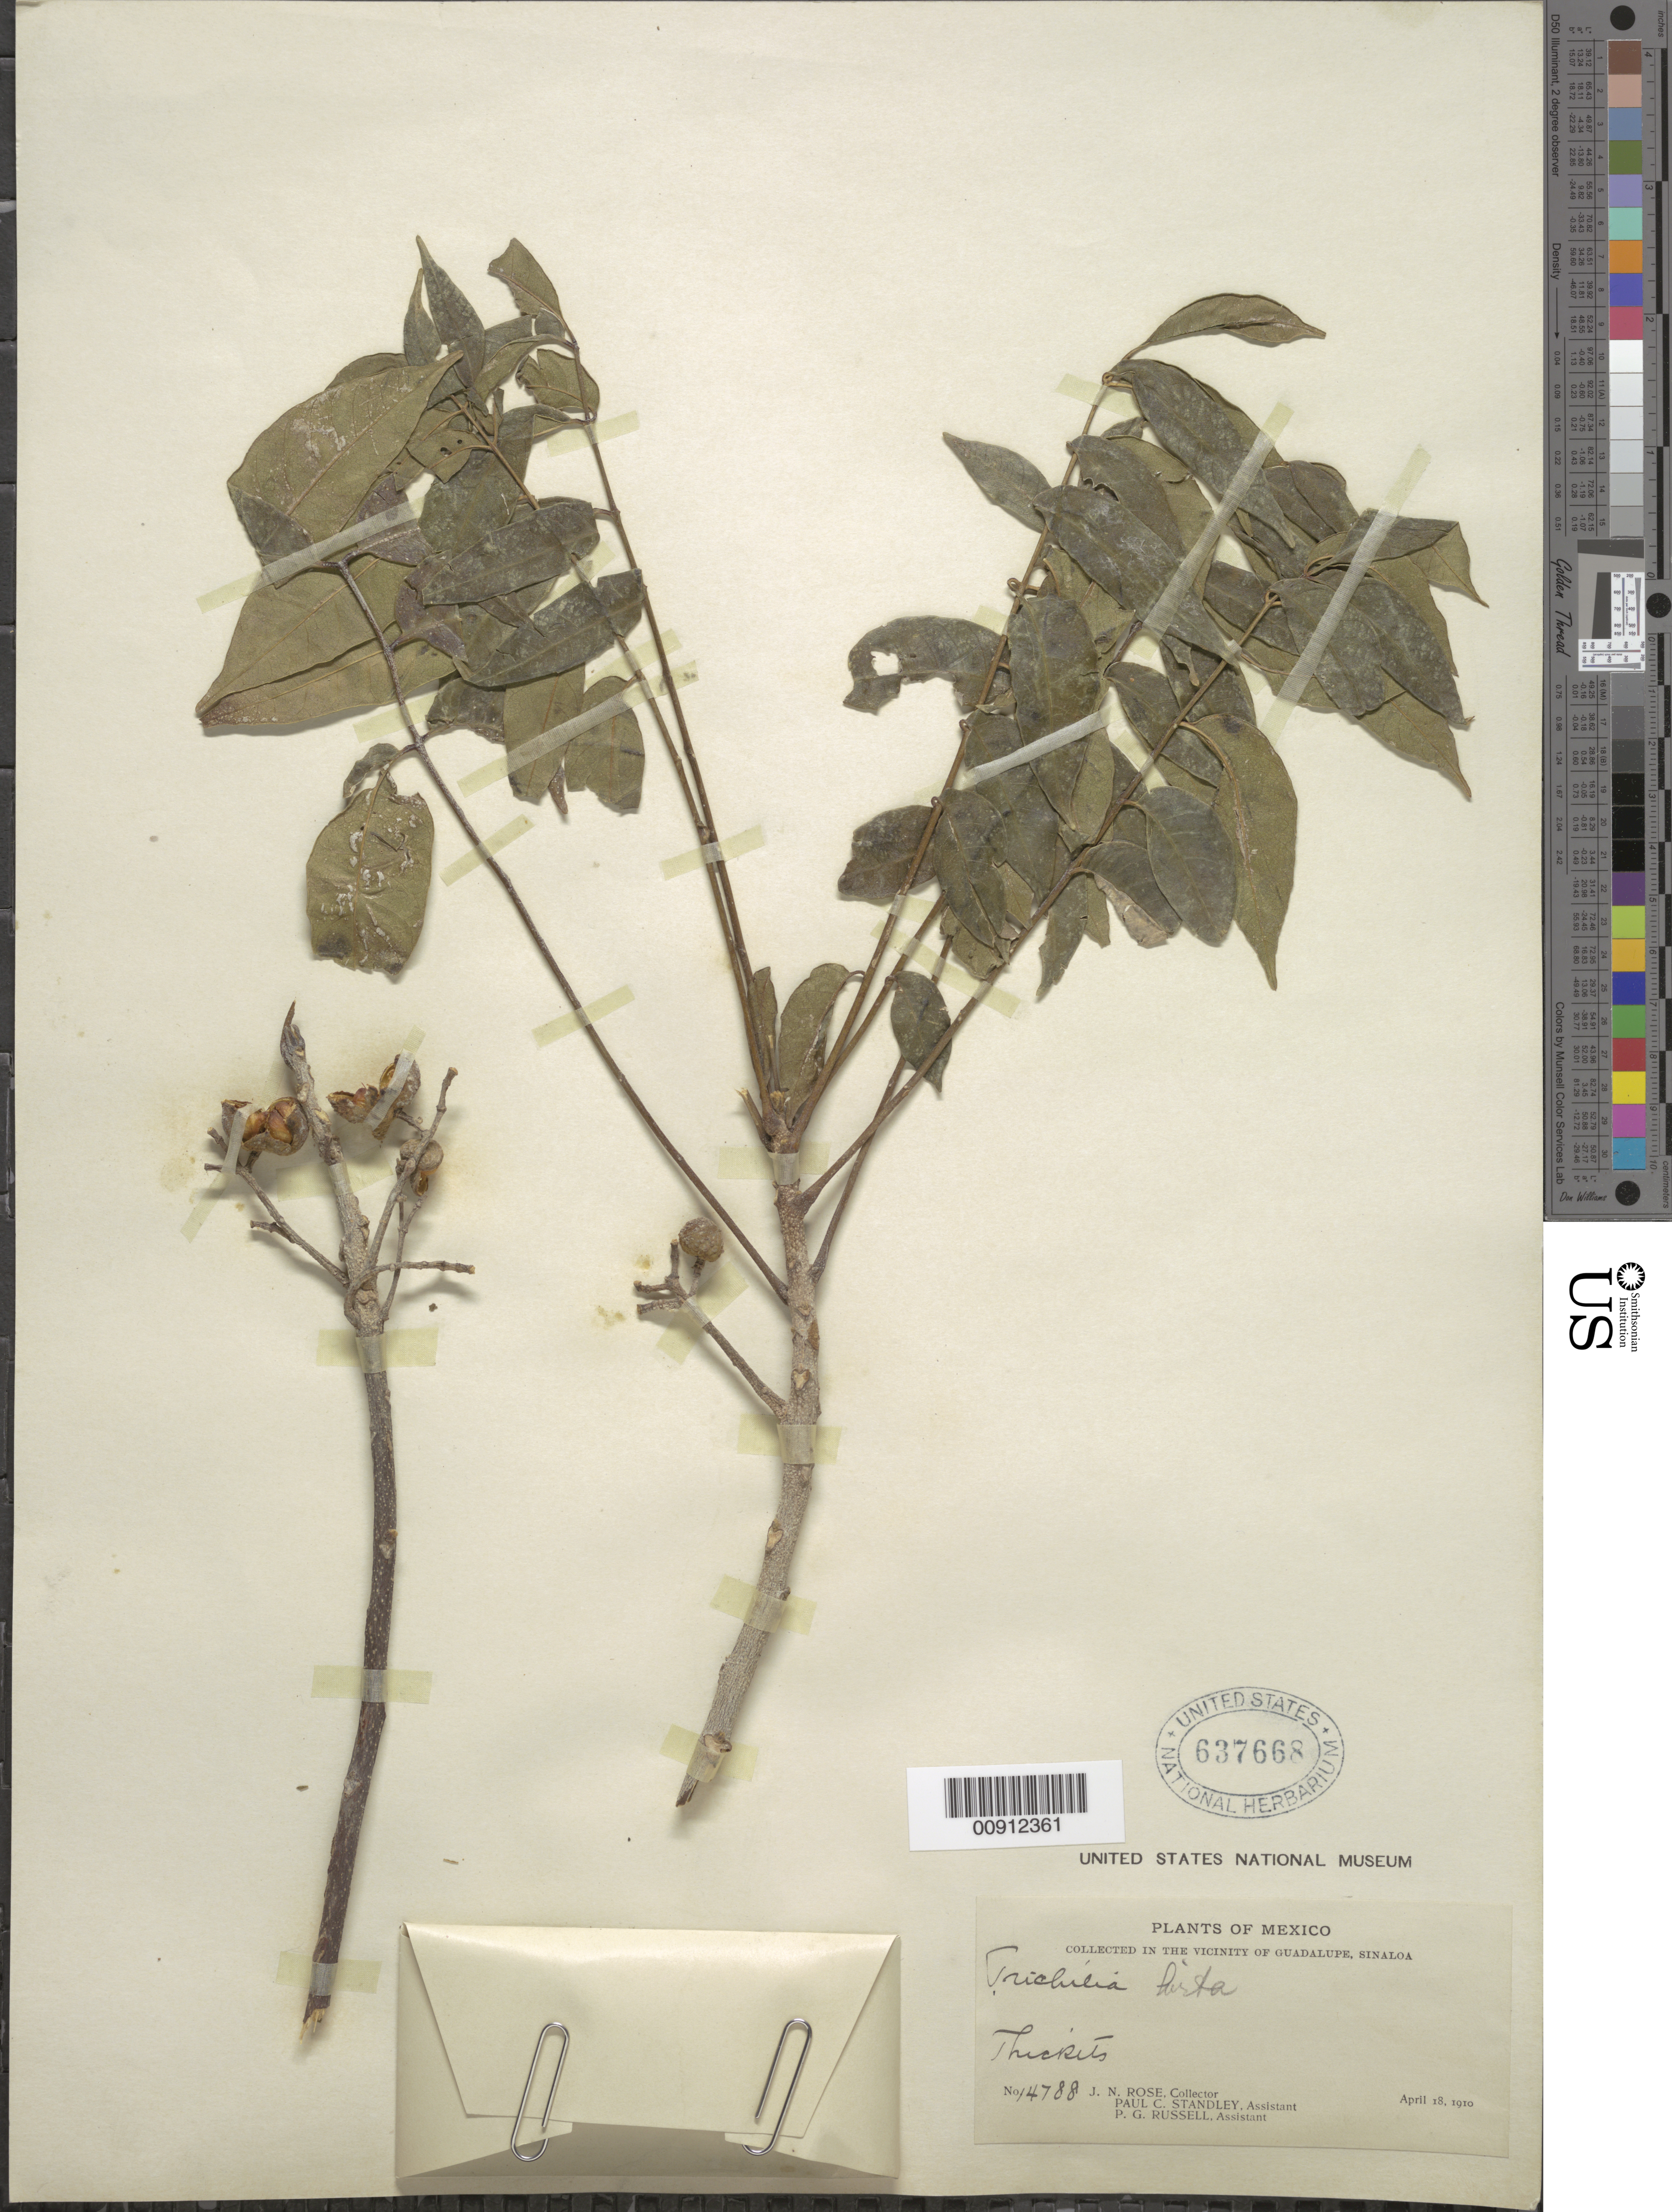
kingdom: Plantae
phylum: Tracheophyta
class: Magnoliopsida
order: Sapindales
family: Meliaceae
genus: Trichilia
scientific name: Trichilia hirta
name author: L.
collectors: J. N. Rose, P. C. Standley & P. G. Russell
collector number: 14788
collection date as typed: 18 Apr 1910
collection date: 1910-04-18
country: Mexico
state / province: Sinaloa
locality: Vicinity of Guadalupe, Sinaloa.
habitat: Thickets.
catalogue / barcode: US 637668